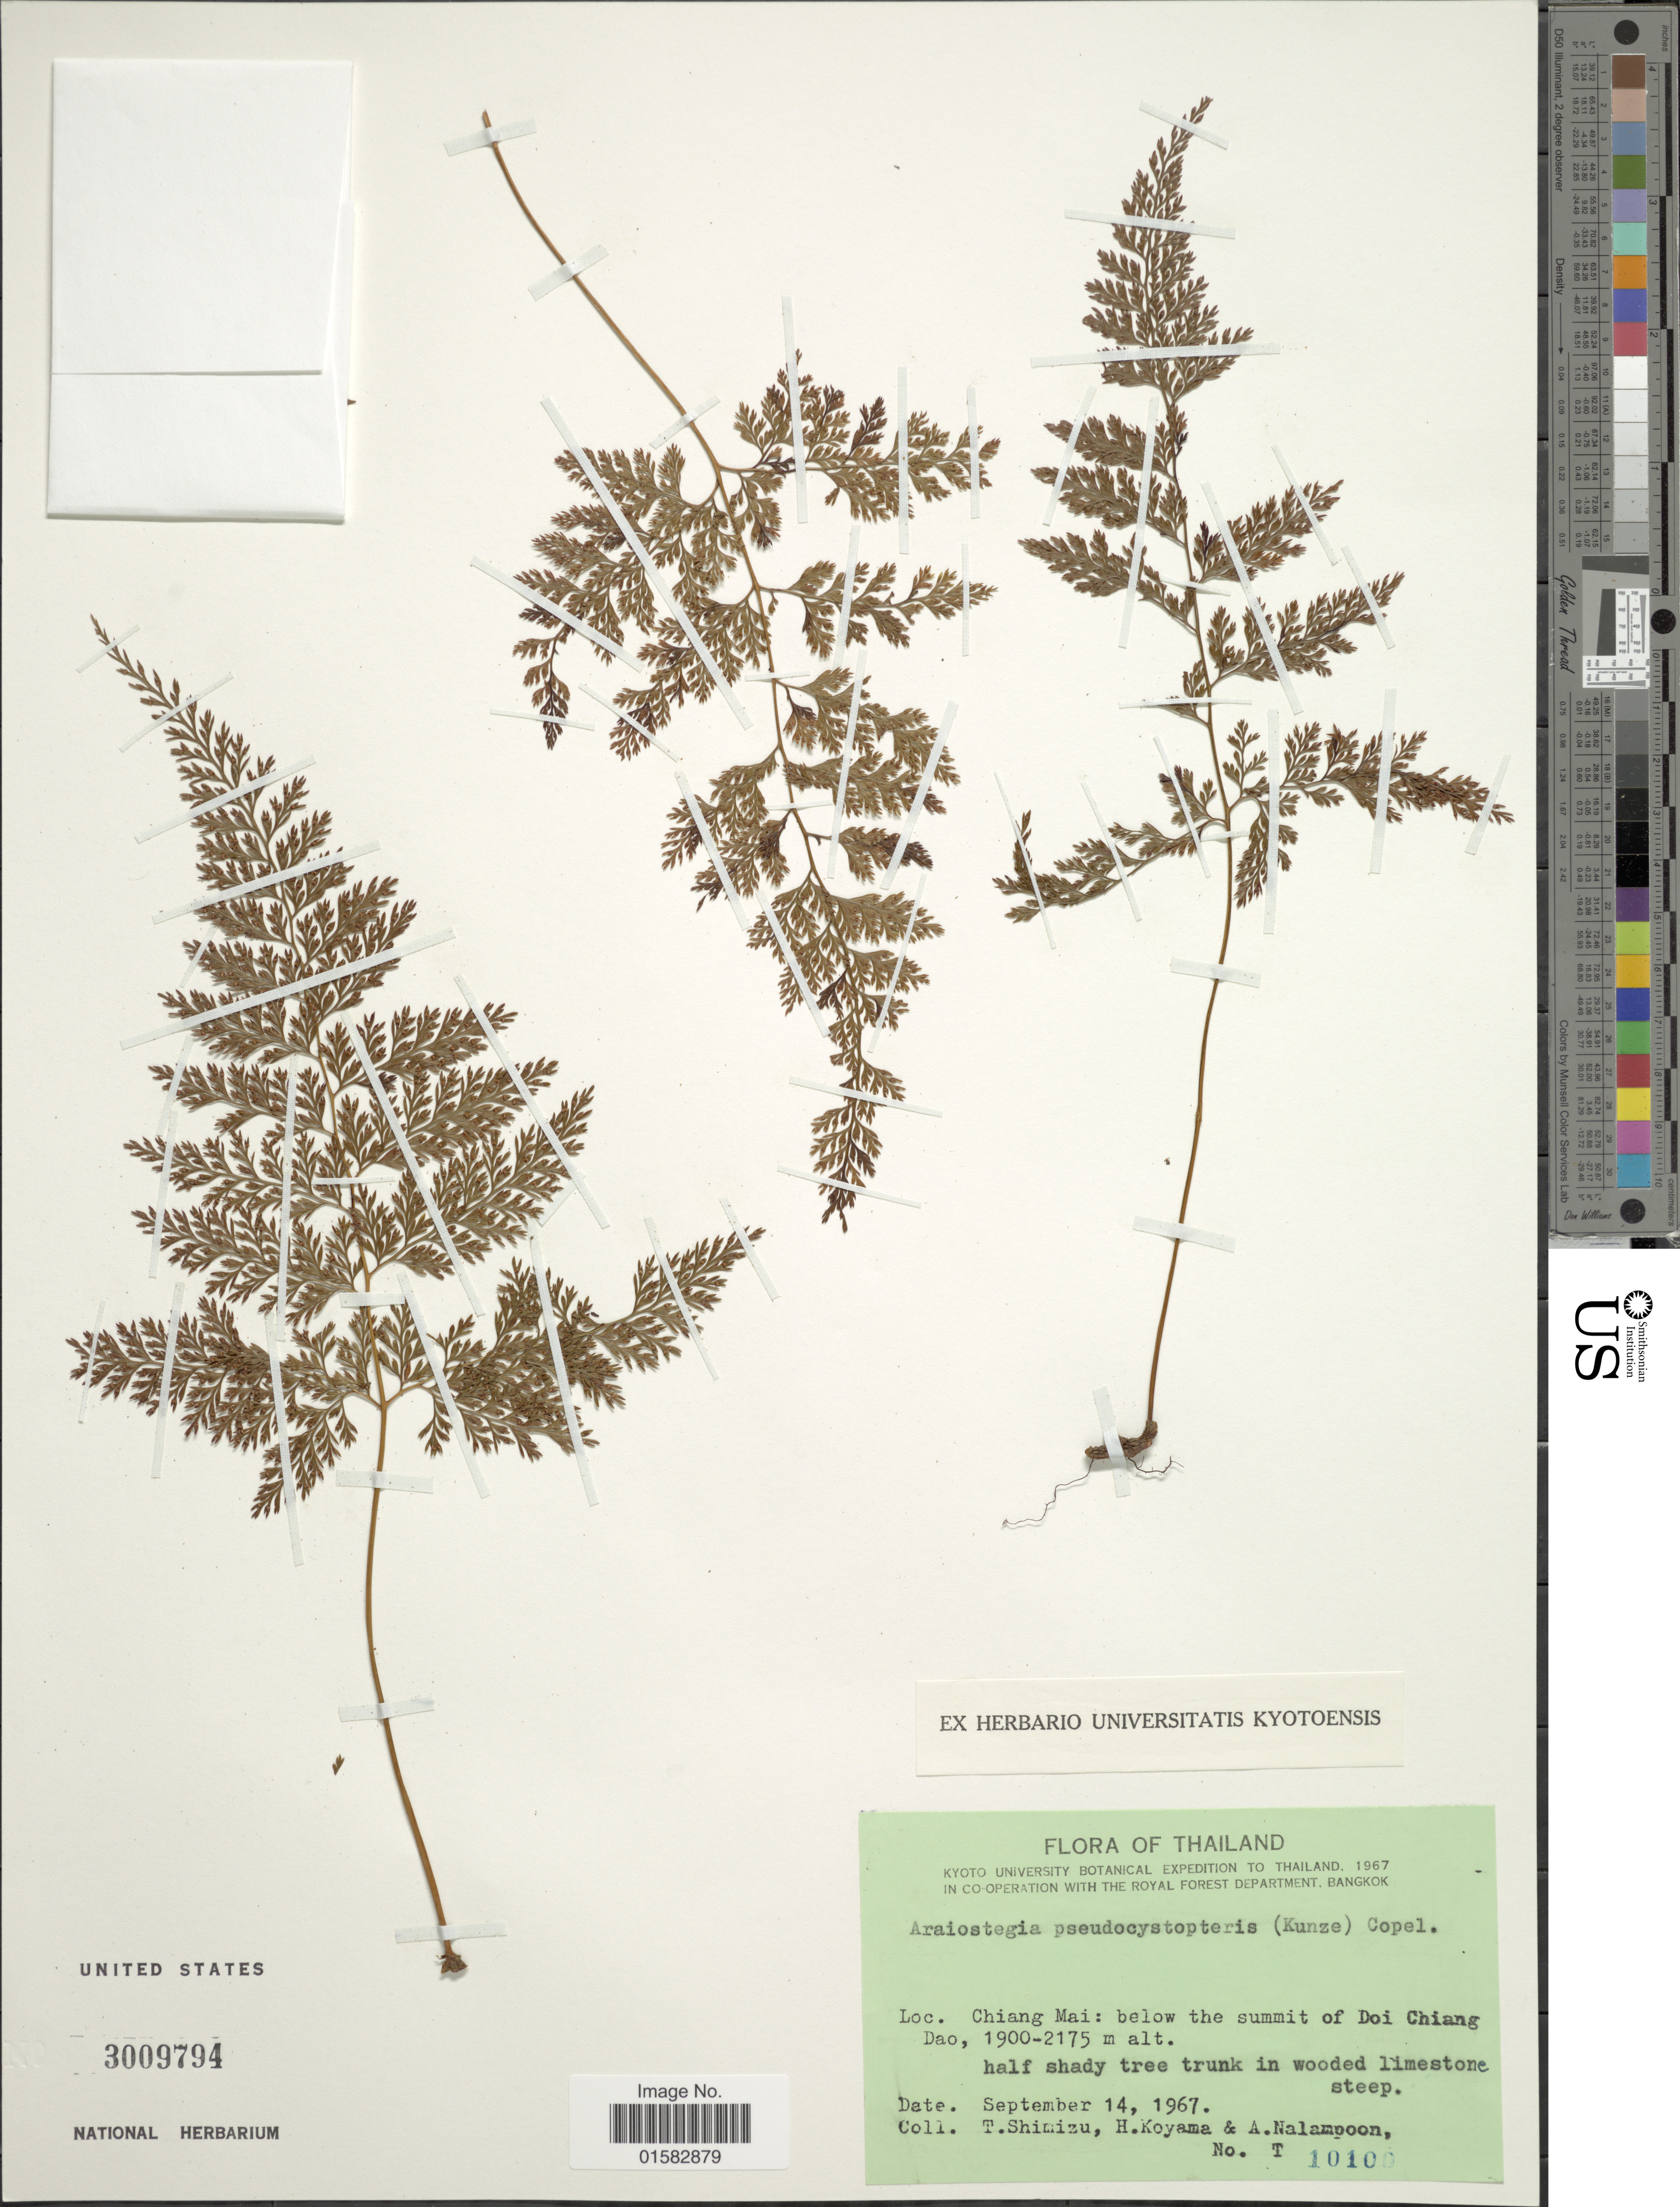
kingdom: Plantae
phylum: Tracheophyta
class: Polypodiopsida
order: Polypodiales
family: Davalliaceae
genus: Davallia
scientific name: Davallia pulchra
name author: D. Don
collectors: T. Shimizu, H. Koyama & A. Nalampoon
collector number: T 10100*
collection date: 1967-09-14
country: Thailand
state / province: Chiang Mai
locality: Below Summit of Doi Chiang Dao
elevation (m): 1900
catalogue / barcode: US 3009794